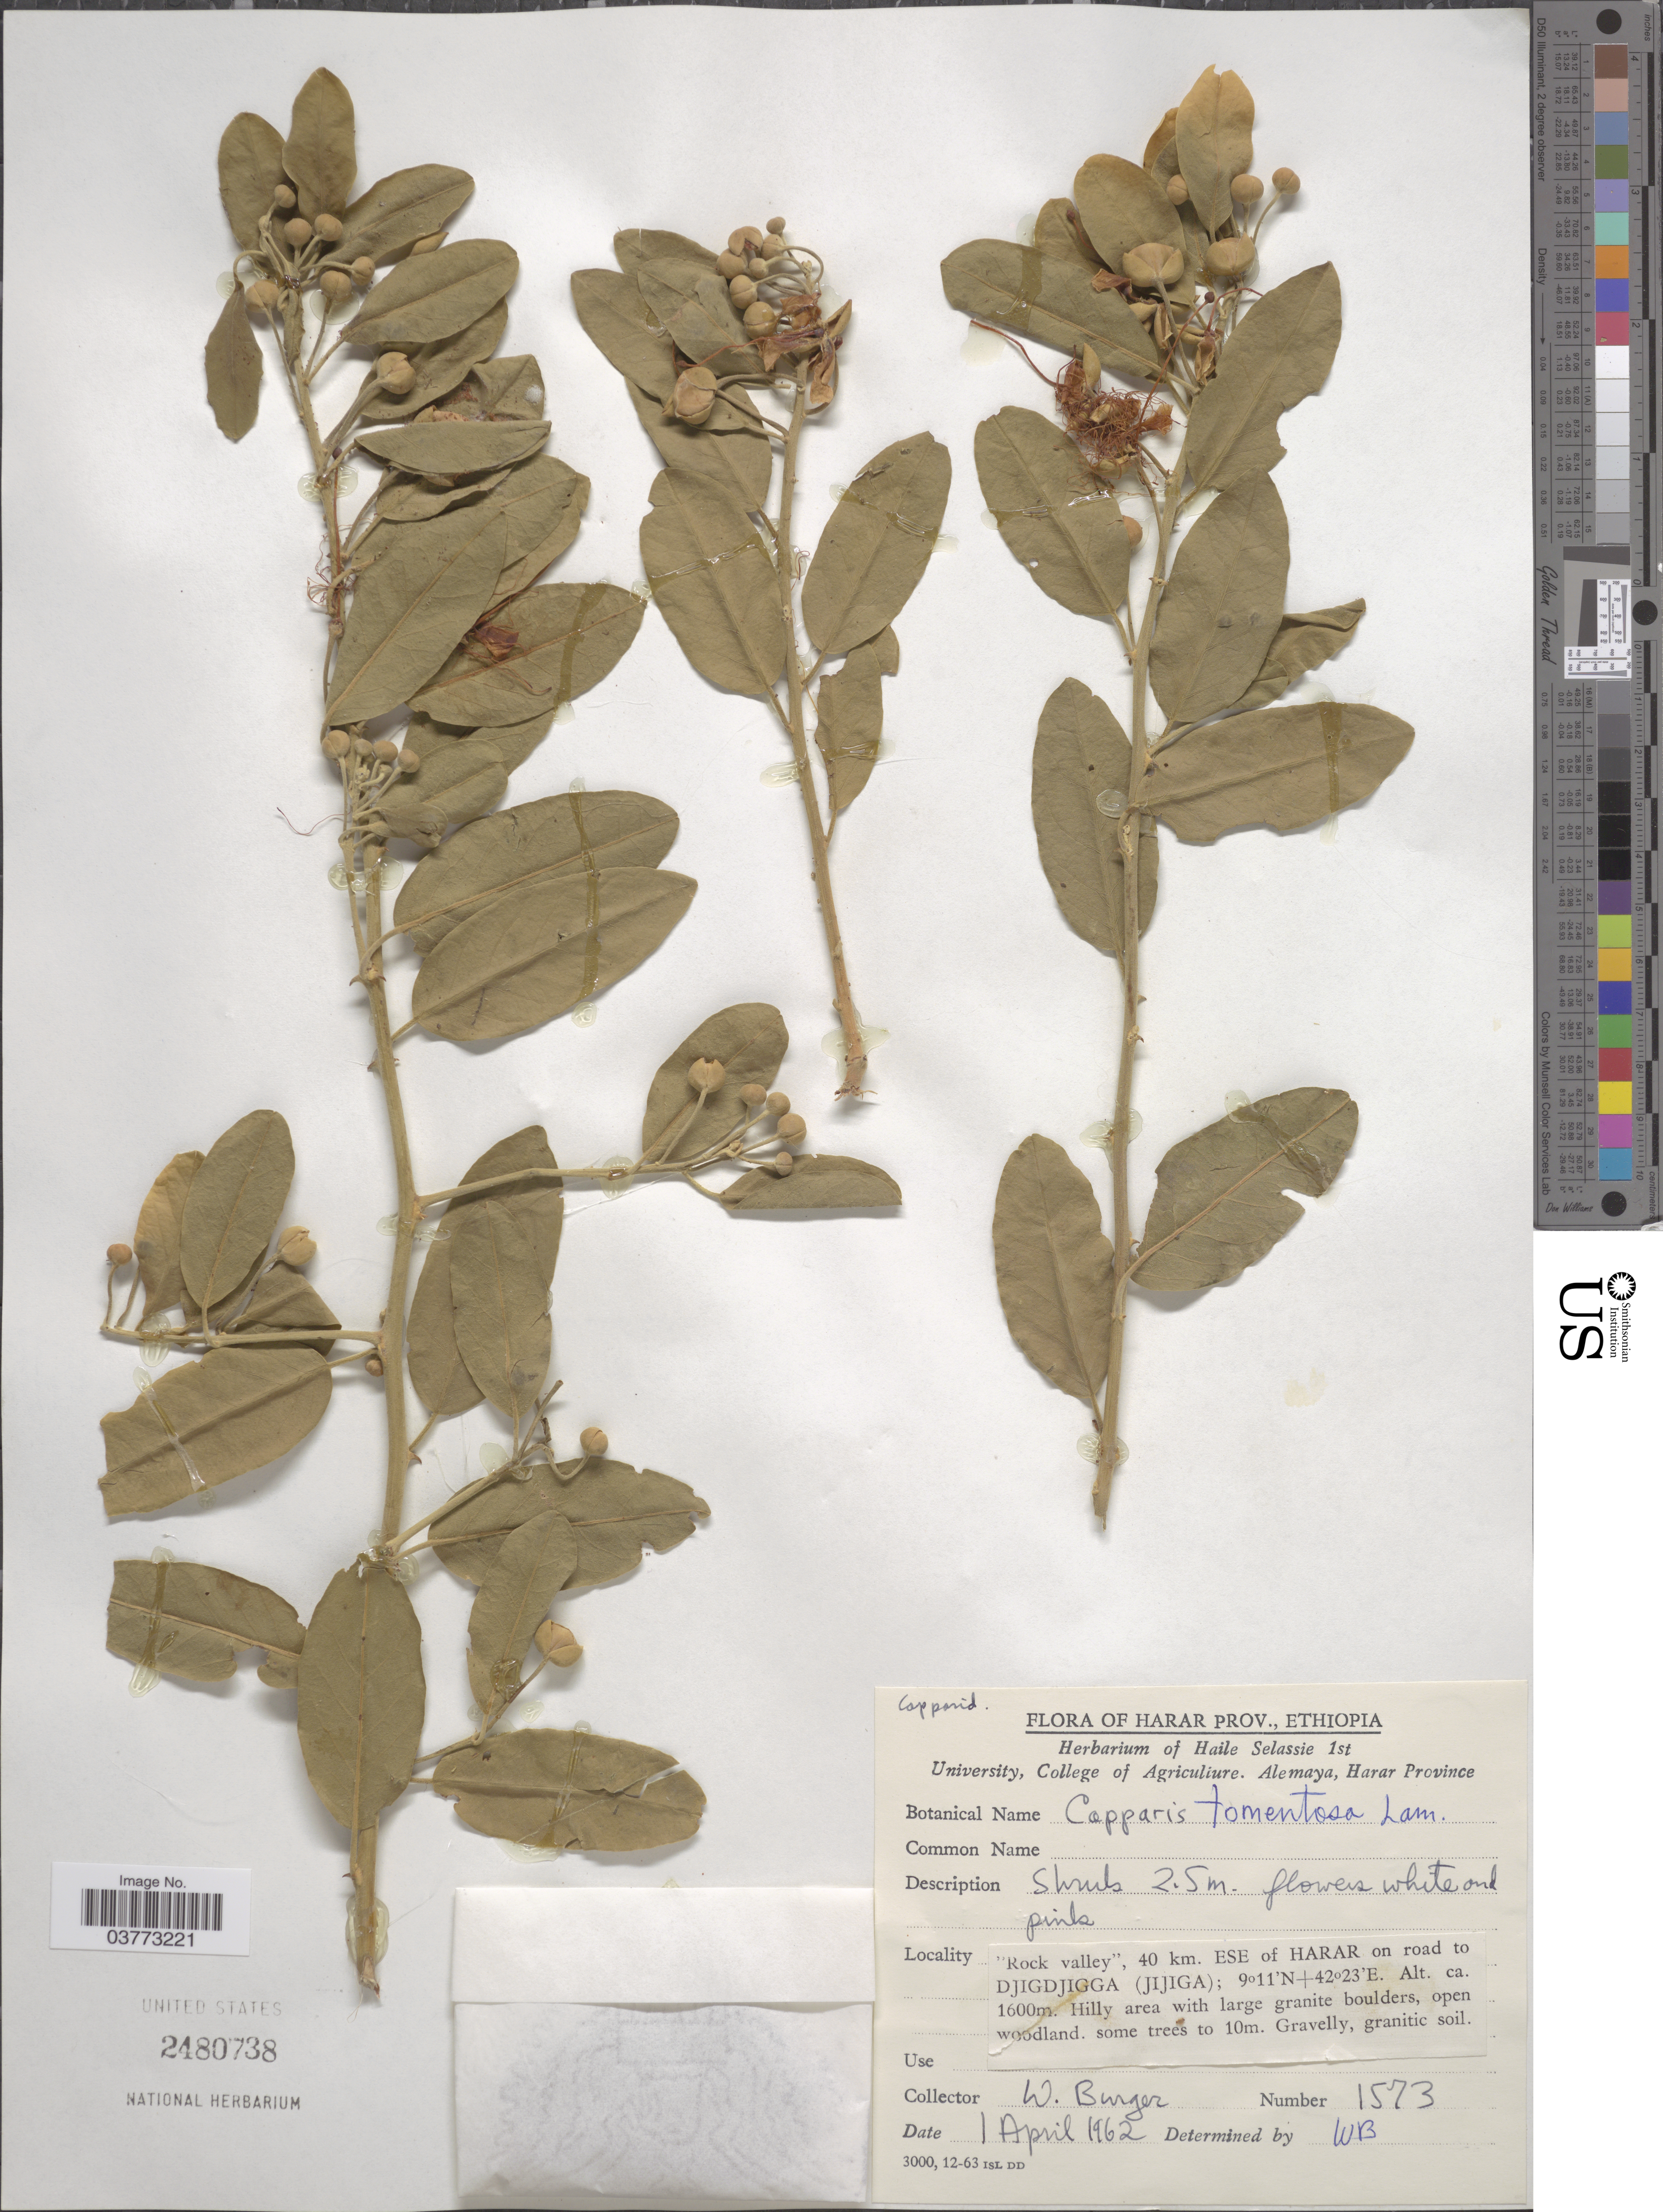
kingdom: Plantae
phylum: Tracheophyta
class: Magnoliopsida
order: Brassicales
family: Capparaceae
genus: Capparis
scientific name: Capparis tomentosa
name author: Lam.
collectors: W. Burger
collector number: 1573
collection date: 1962-04-01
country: Ethiopia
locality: Harar Prov. "Rock valley", 40 km. ESE of Harar on road to Djigdjigga (Jijiga).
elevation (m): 1600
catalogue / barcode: US 2480738